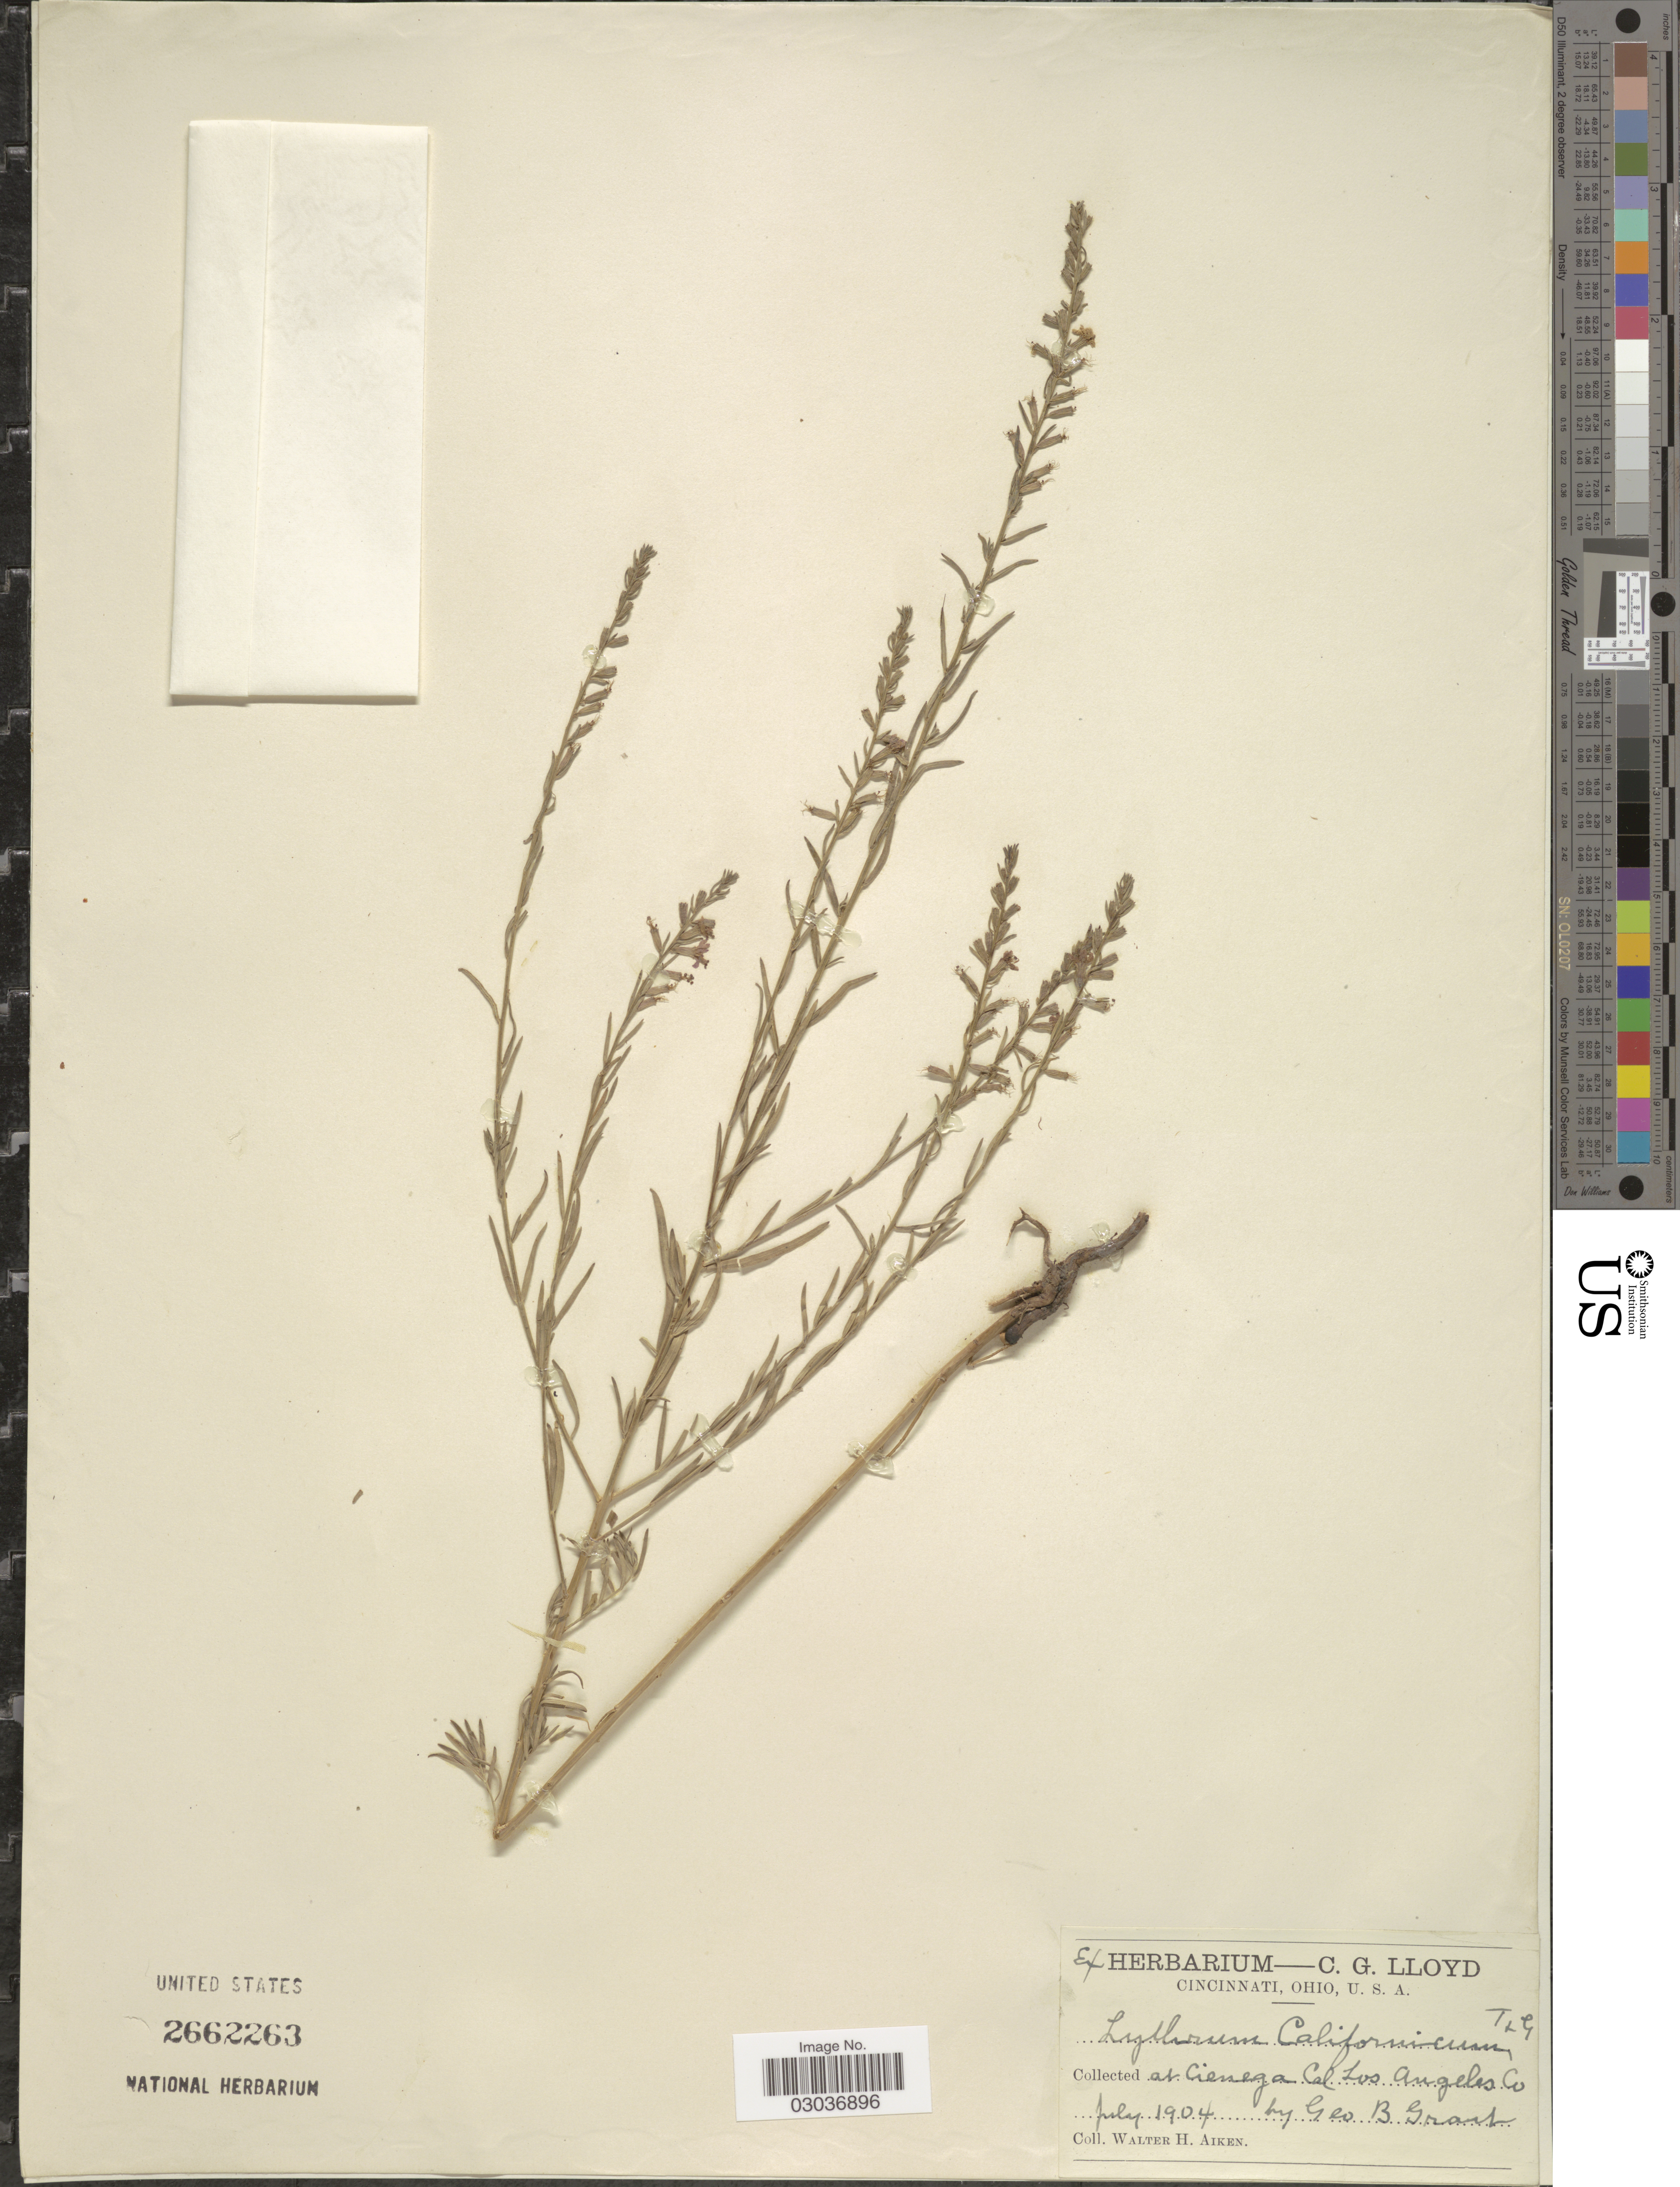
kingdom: Plantae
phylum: Tracheophyta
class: Magnoliopsida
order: Myrtales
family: Lythraceae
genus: Lythrum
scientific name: Lythrum californicum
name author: Torr. & A. Gray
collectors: W. Aiken & G. Grant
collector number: T24*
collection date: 1904-07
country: United States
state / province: California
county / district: Los Angeles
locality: At Cienega Col., Los Angeles Co.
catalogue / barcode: US 2662263